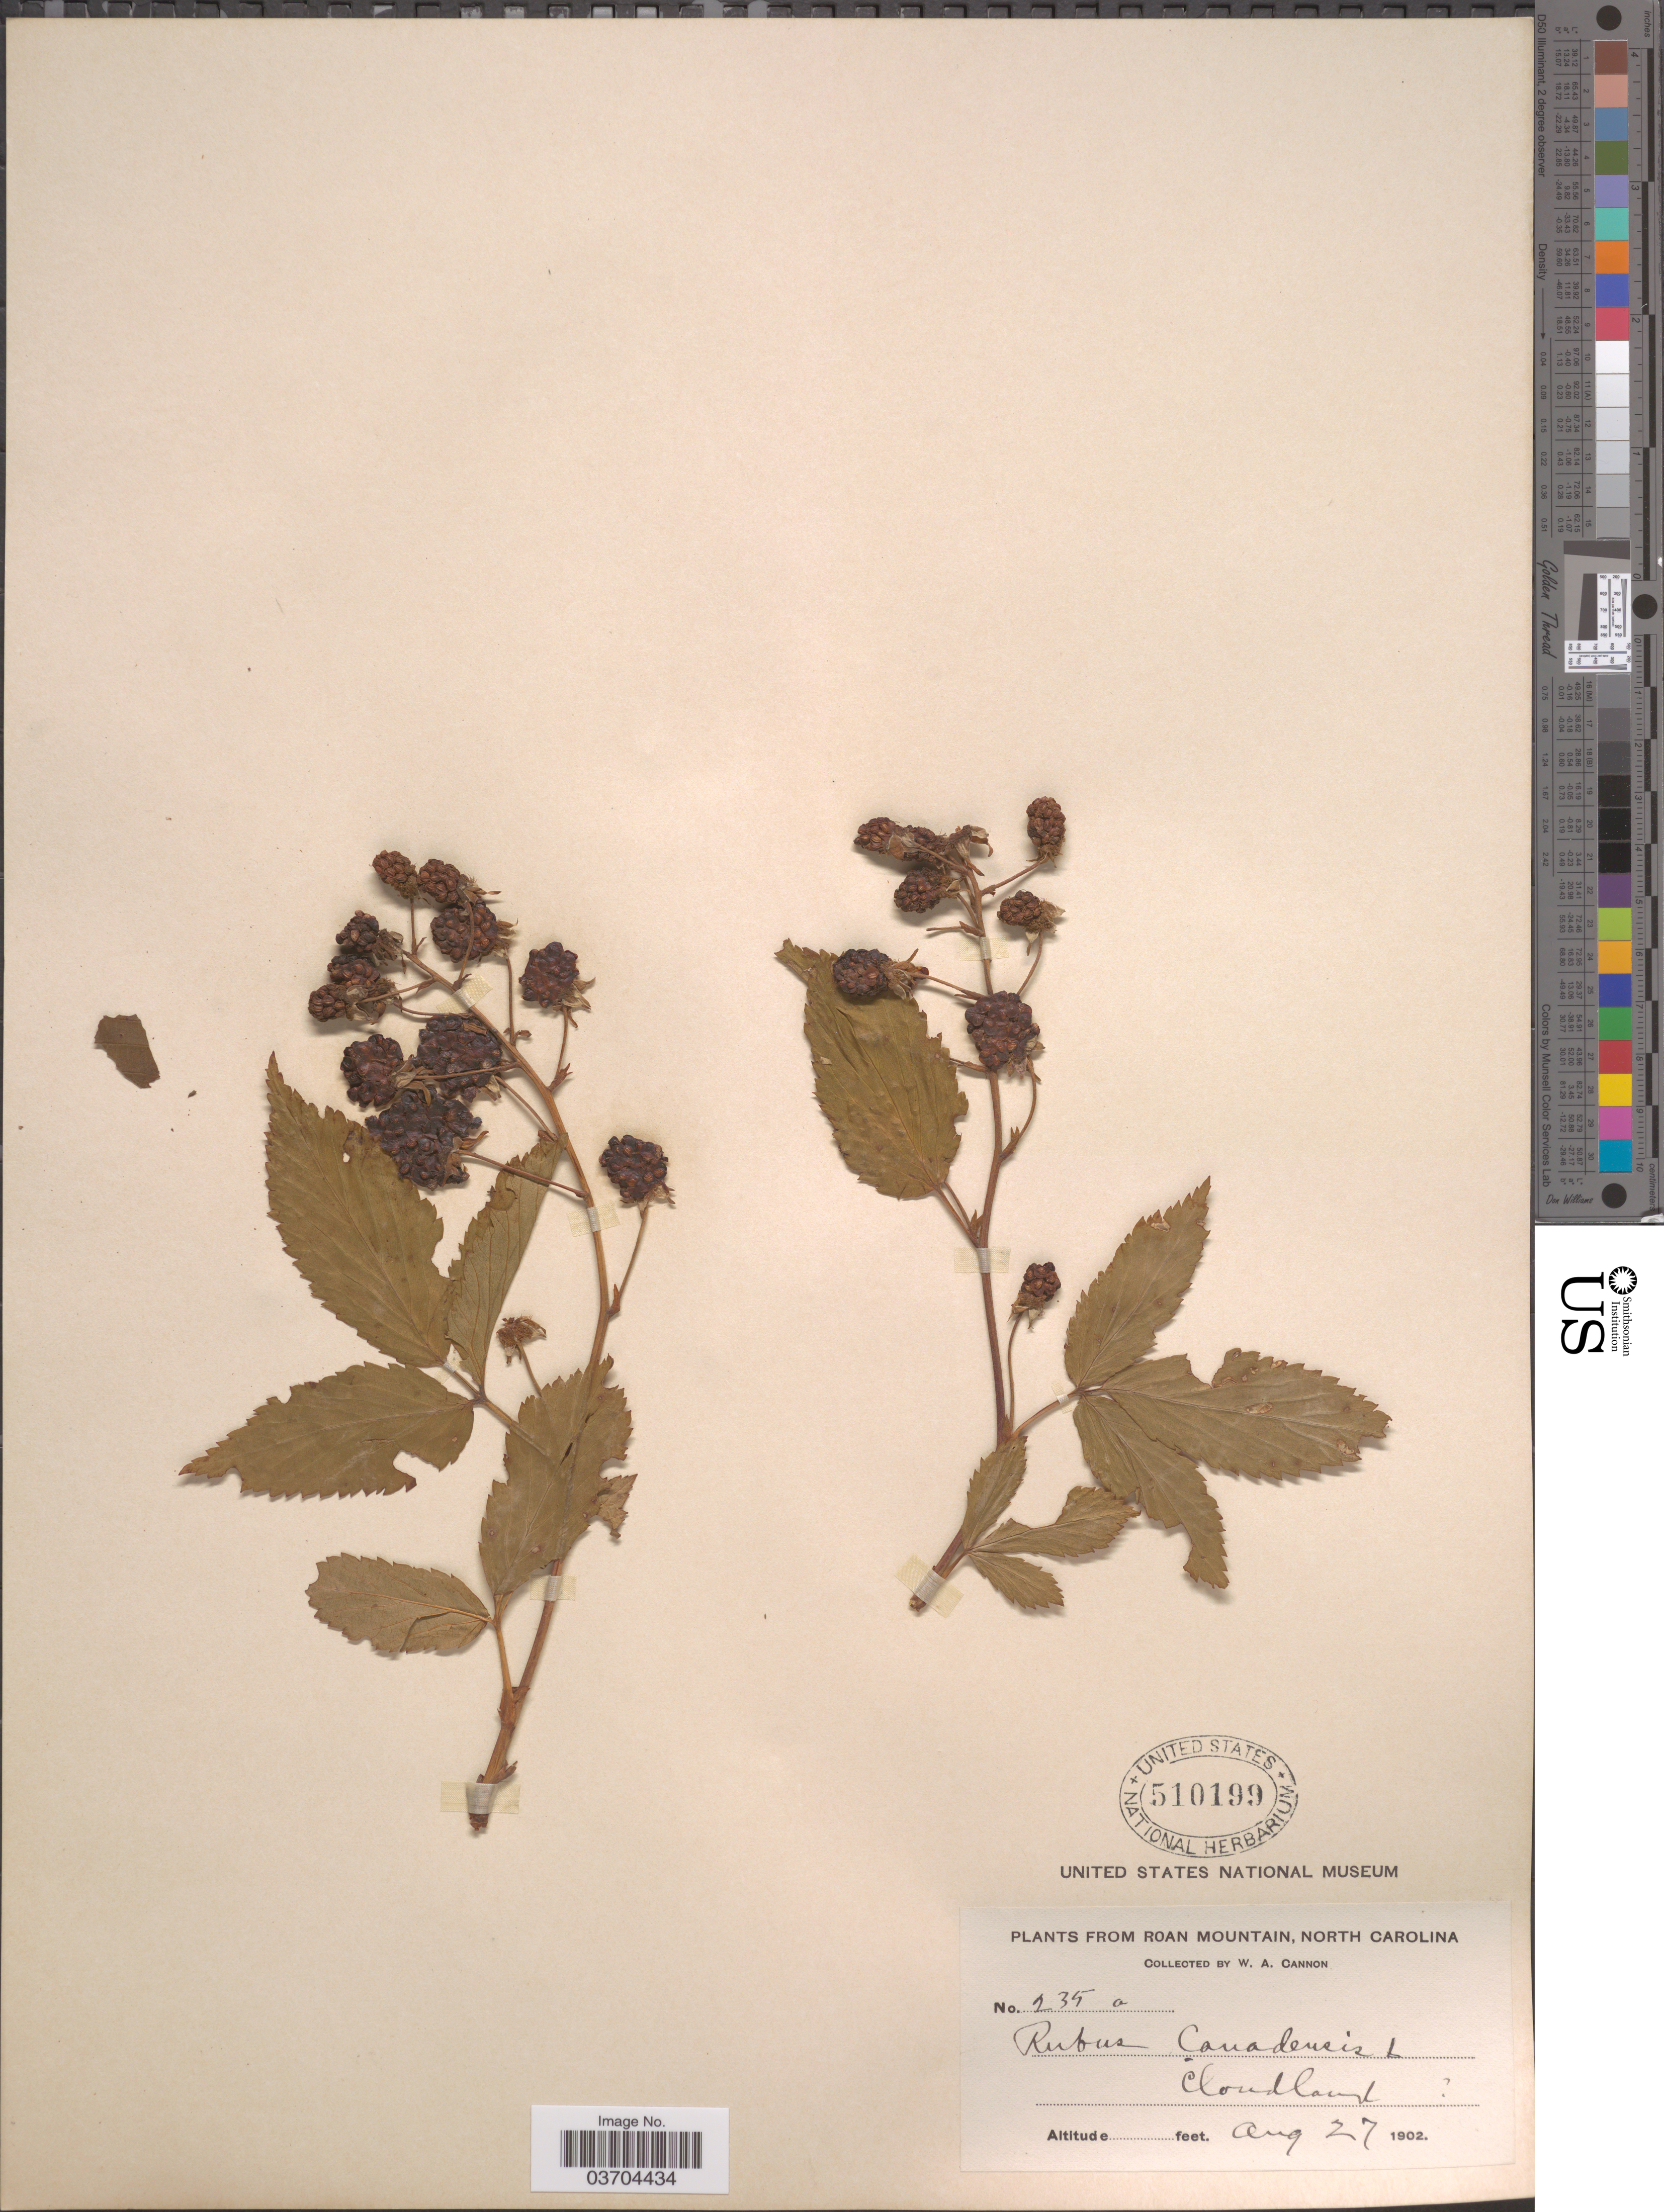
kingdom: Plantae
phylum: Tracheophyta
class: Magnoliopsida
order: Rosales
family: Rosaceae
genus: Rubus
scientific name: Rubus canadensis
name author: L.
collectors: W. Cannon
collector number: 235a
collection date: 1902-08-27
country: United States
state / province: North Carolina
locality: Roan Mountain. Cloudland.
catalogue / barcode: US 510199